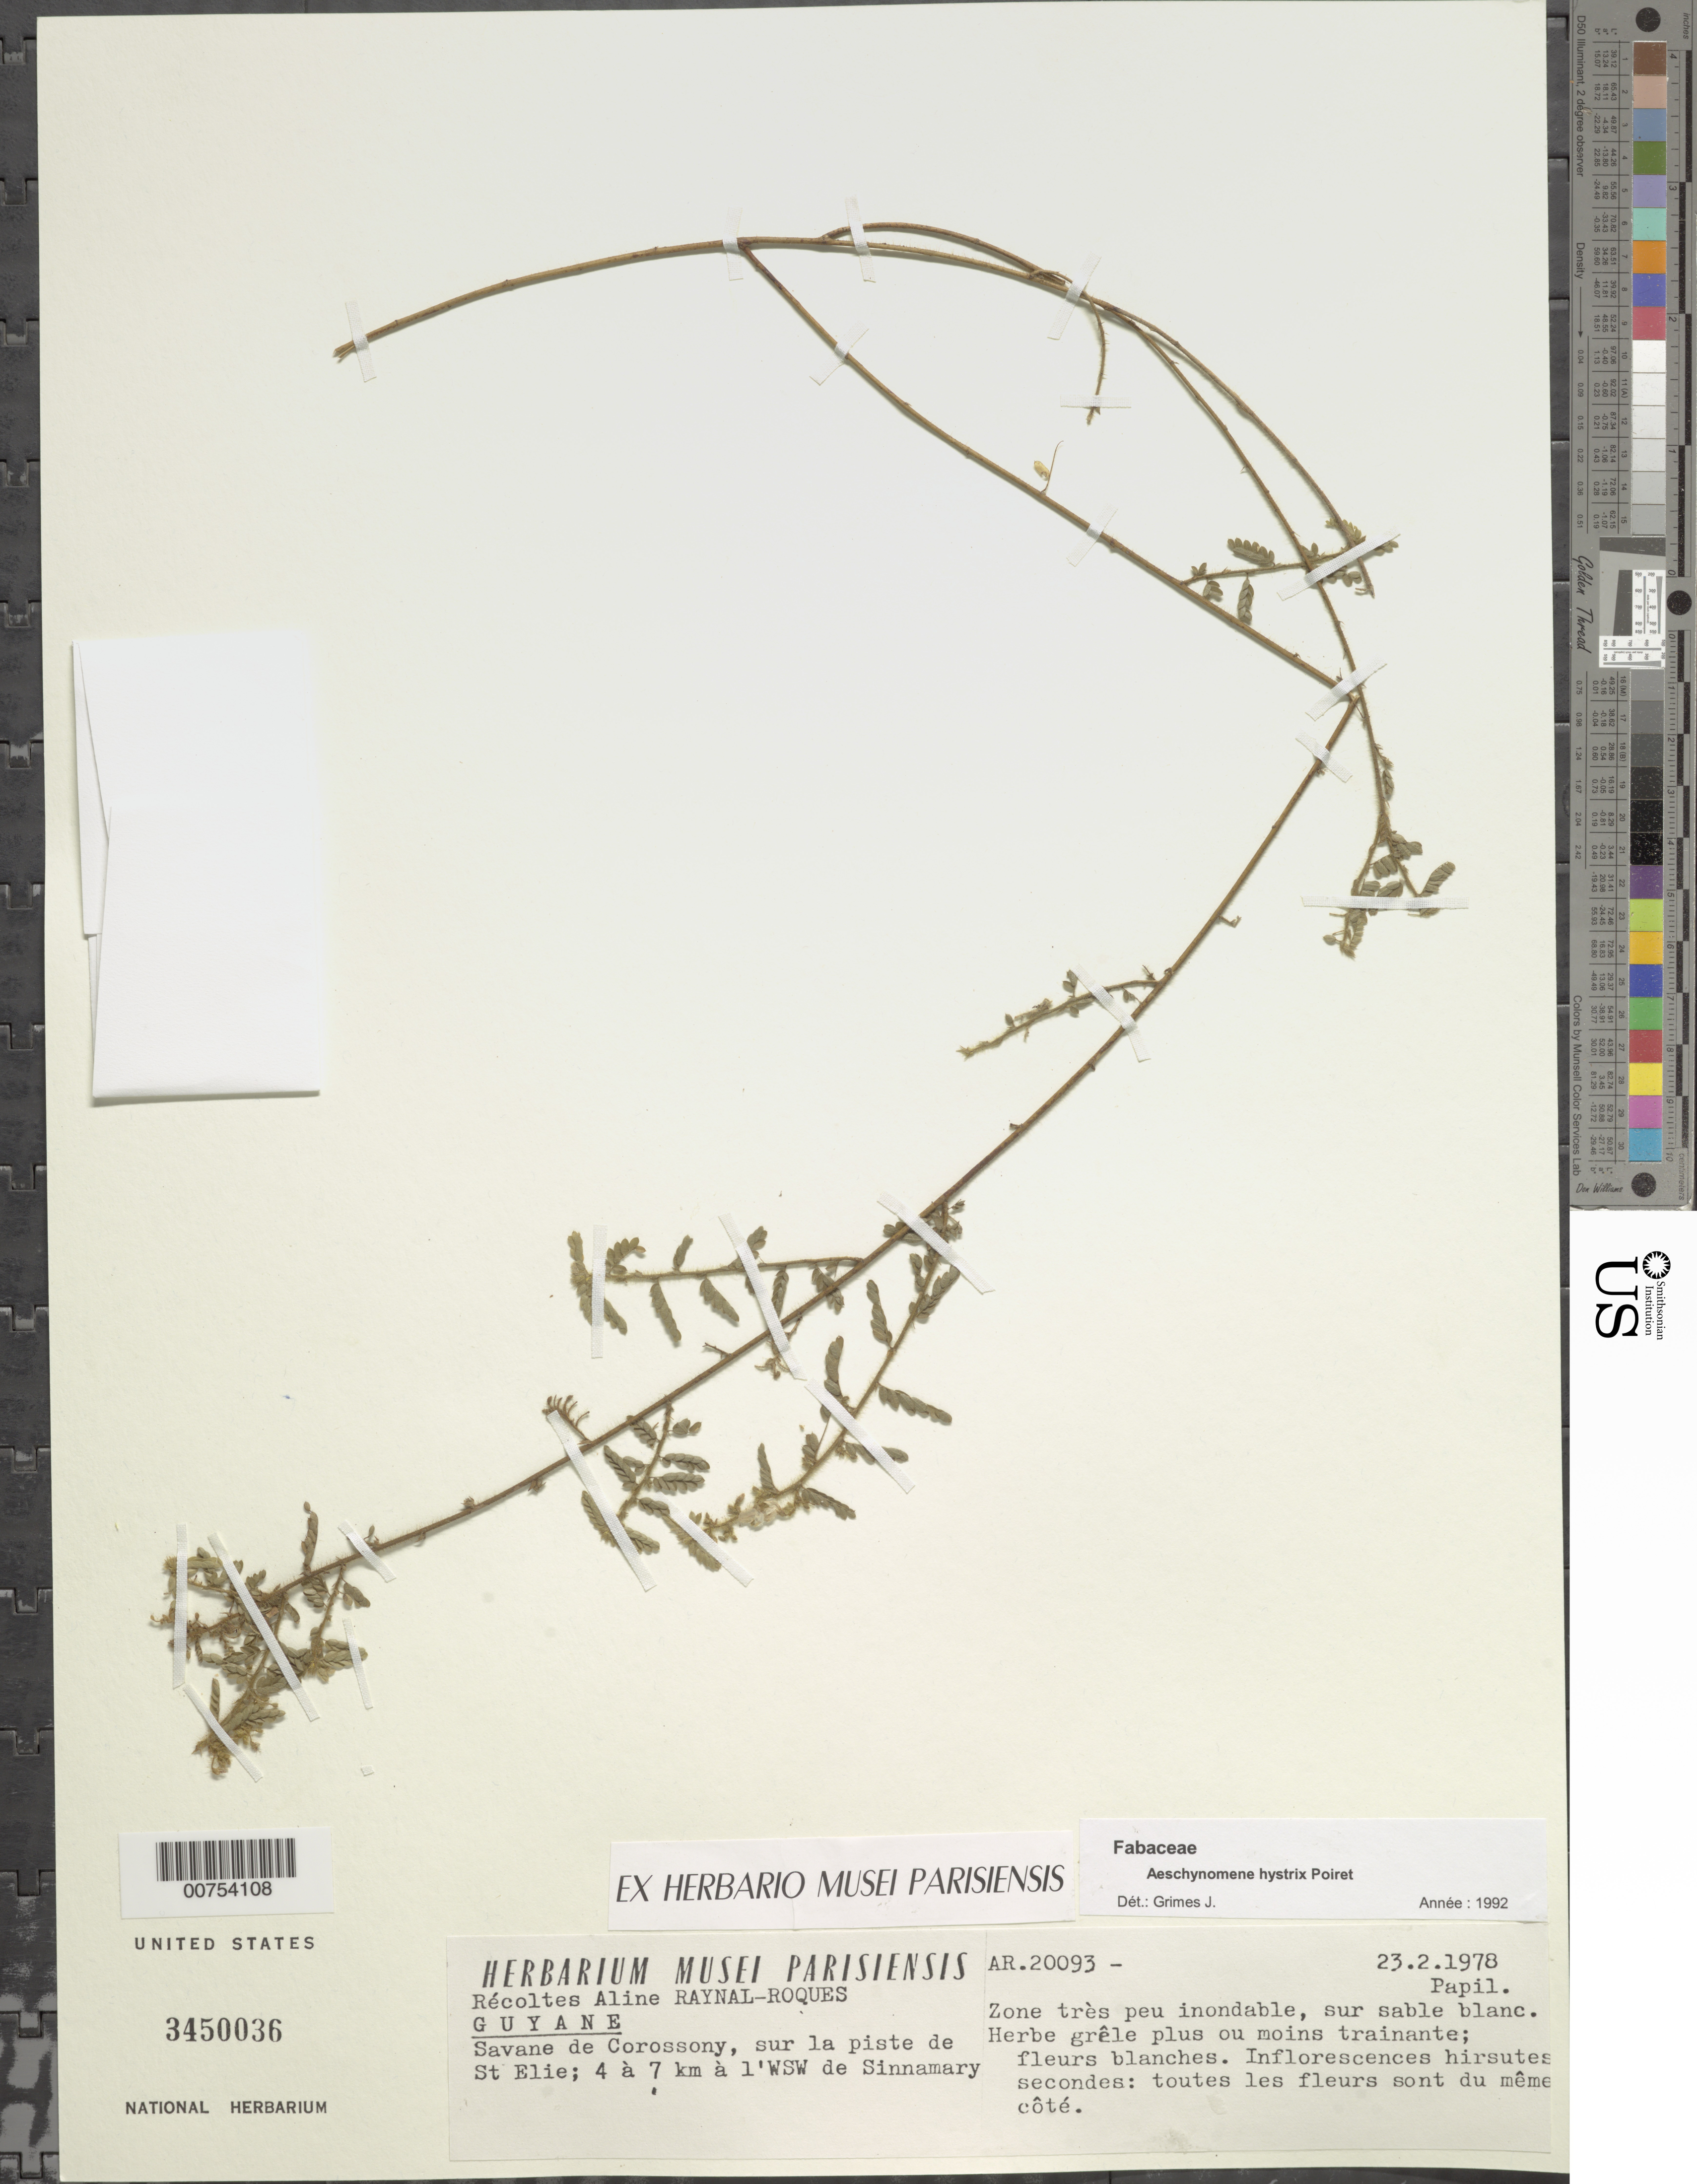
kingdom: Plantae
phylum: Tracheophyta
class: Magnoliopsida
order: Fabales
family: Fabaceae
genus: Aeschynomene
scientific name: Aeschynomene histrix var. histrix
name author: Poir.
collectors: A. M. Raynal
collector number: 20093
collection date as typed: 23-Feb-78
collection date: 1978-02-23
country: French Guiana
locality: Savane de Corossony, Piste de Saint-Élie, 4-7 km WSW de Sinnamary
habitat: Zone tres peu inondable, sur sable blanc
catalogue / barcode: US 3450036